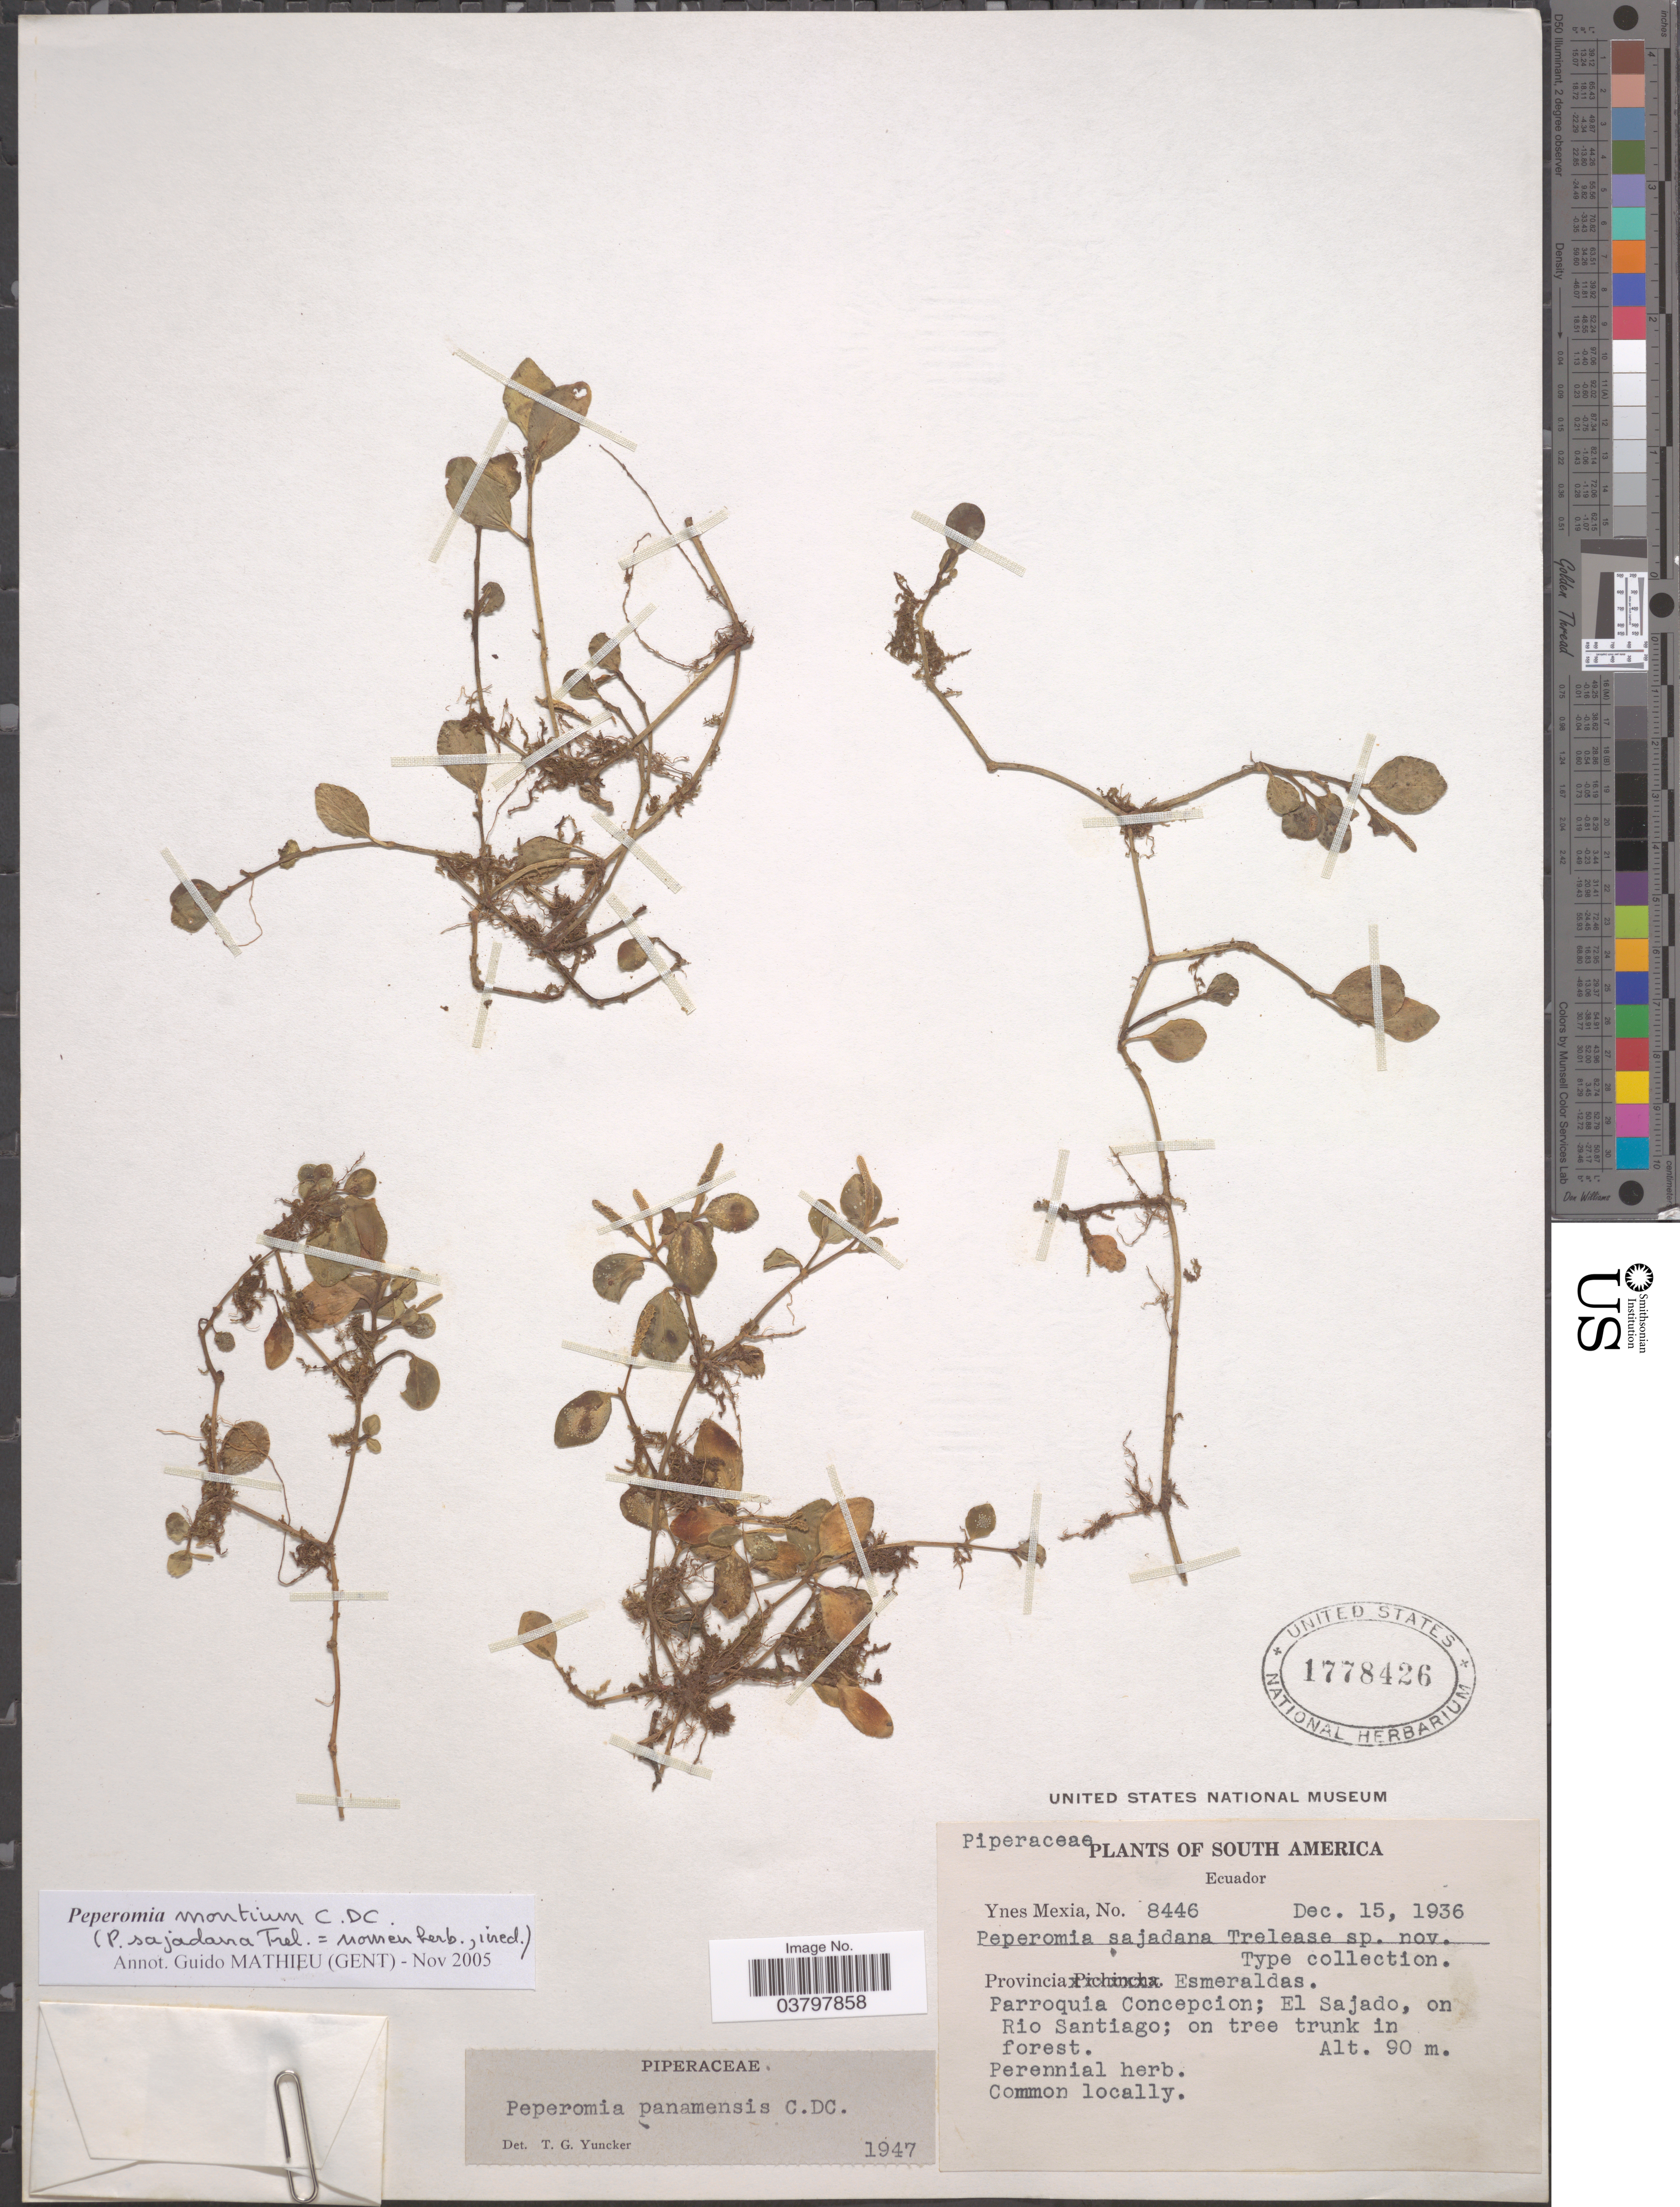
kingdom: Plantae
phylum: Tracheophyta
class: Magnoliopsida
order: Piperales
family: Piperaceae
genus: Peperomia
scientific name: Peperomia montium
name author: C. DC.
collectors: Y. Mexia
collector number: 8446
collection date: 1936-12-15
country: Ecuador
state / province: Esmeraldas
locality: Parroquia Concepcion; El Sajado, on Rio Santiago; on tree trunk in forest.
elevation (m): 90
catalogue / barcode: US 1778426